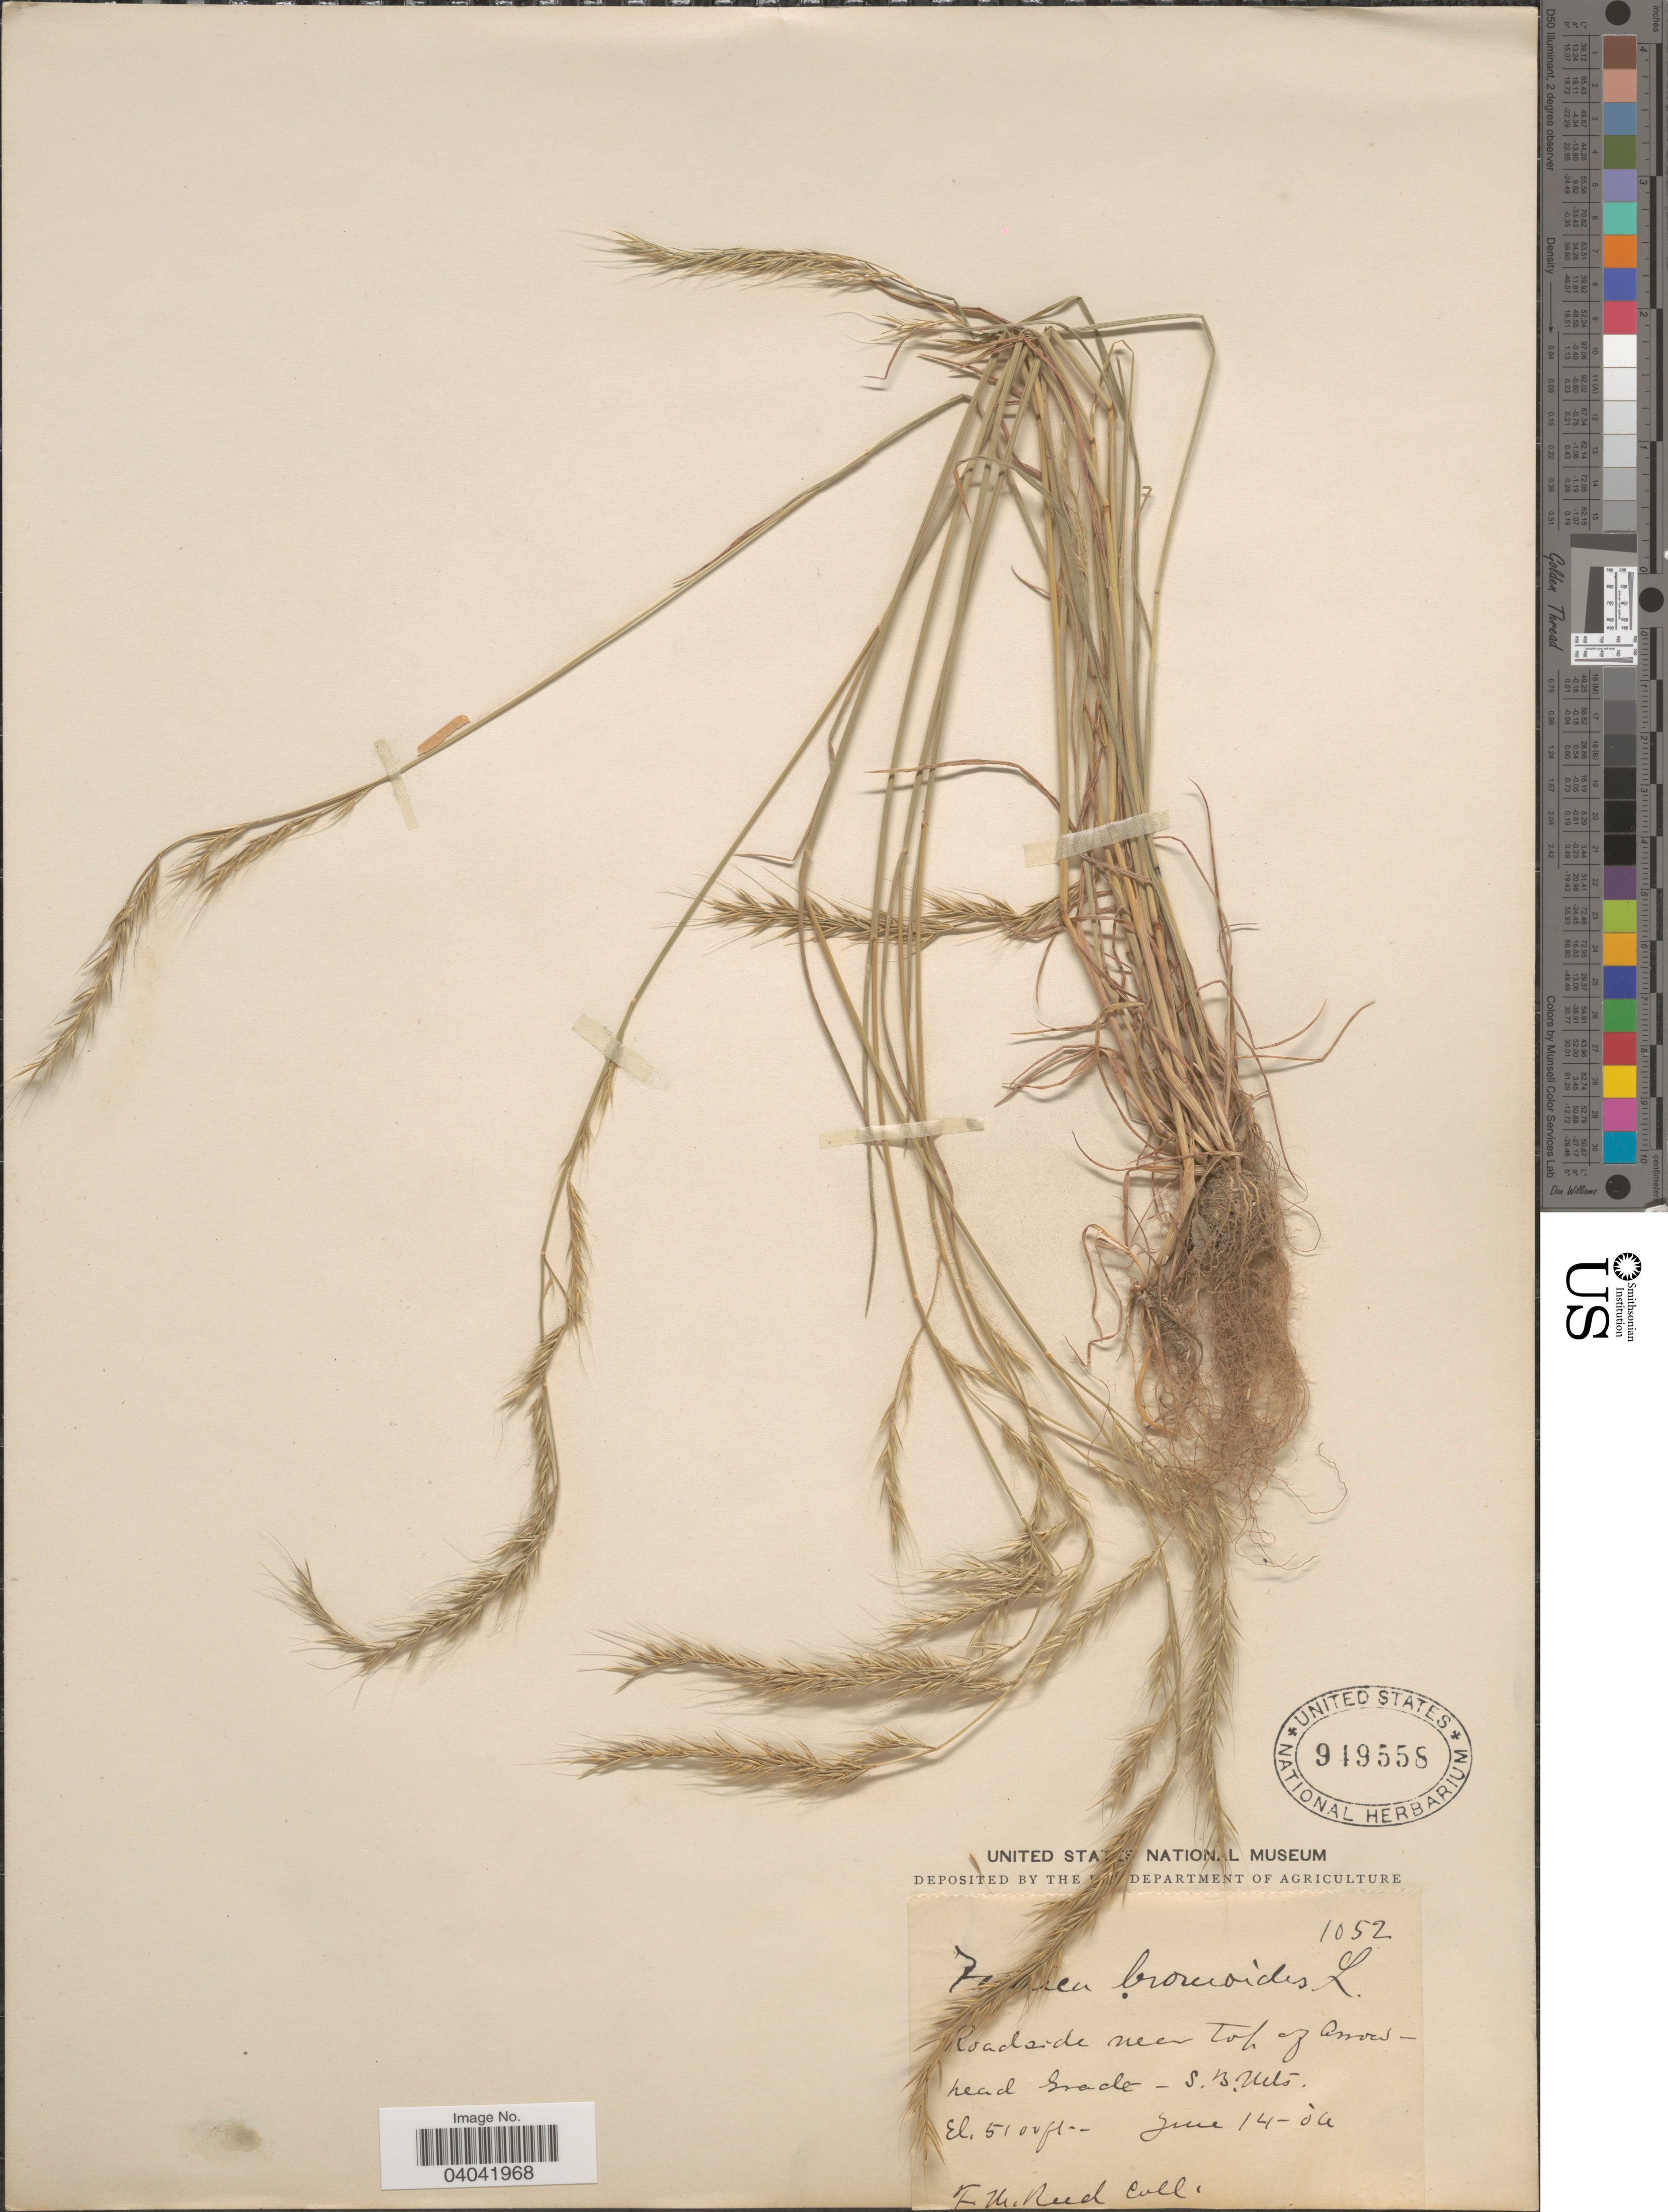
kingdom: Plantae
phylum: Tracheophyta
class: Liliopsida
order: Poales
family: Poaceae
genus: Festuca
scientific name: Festuca bromoides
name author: L.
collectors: F. Reed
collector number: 1052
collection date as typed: Transcribed d/m/y: 14/6/6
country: United States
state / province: California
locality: Roadside near Top of Arrow-head Grade - S.B.Mts.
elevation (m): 1554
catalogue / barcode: US 949558